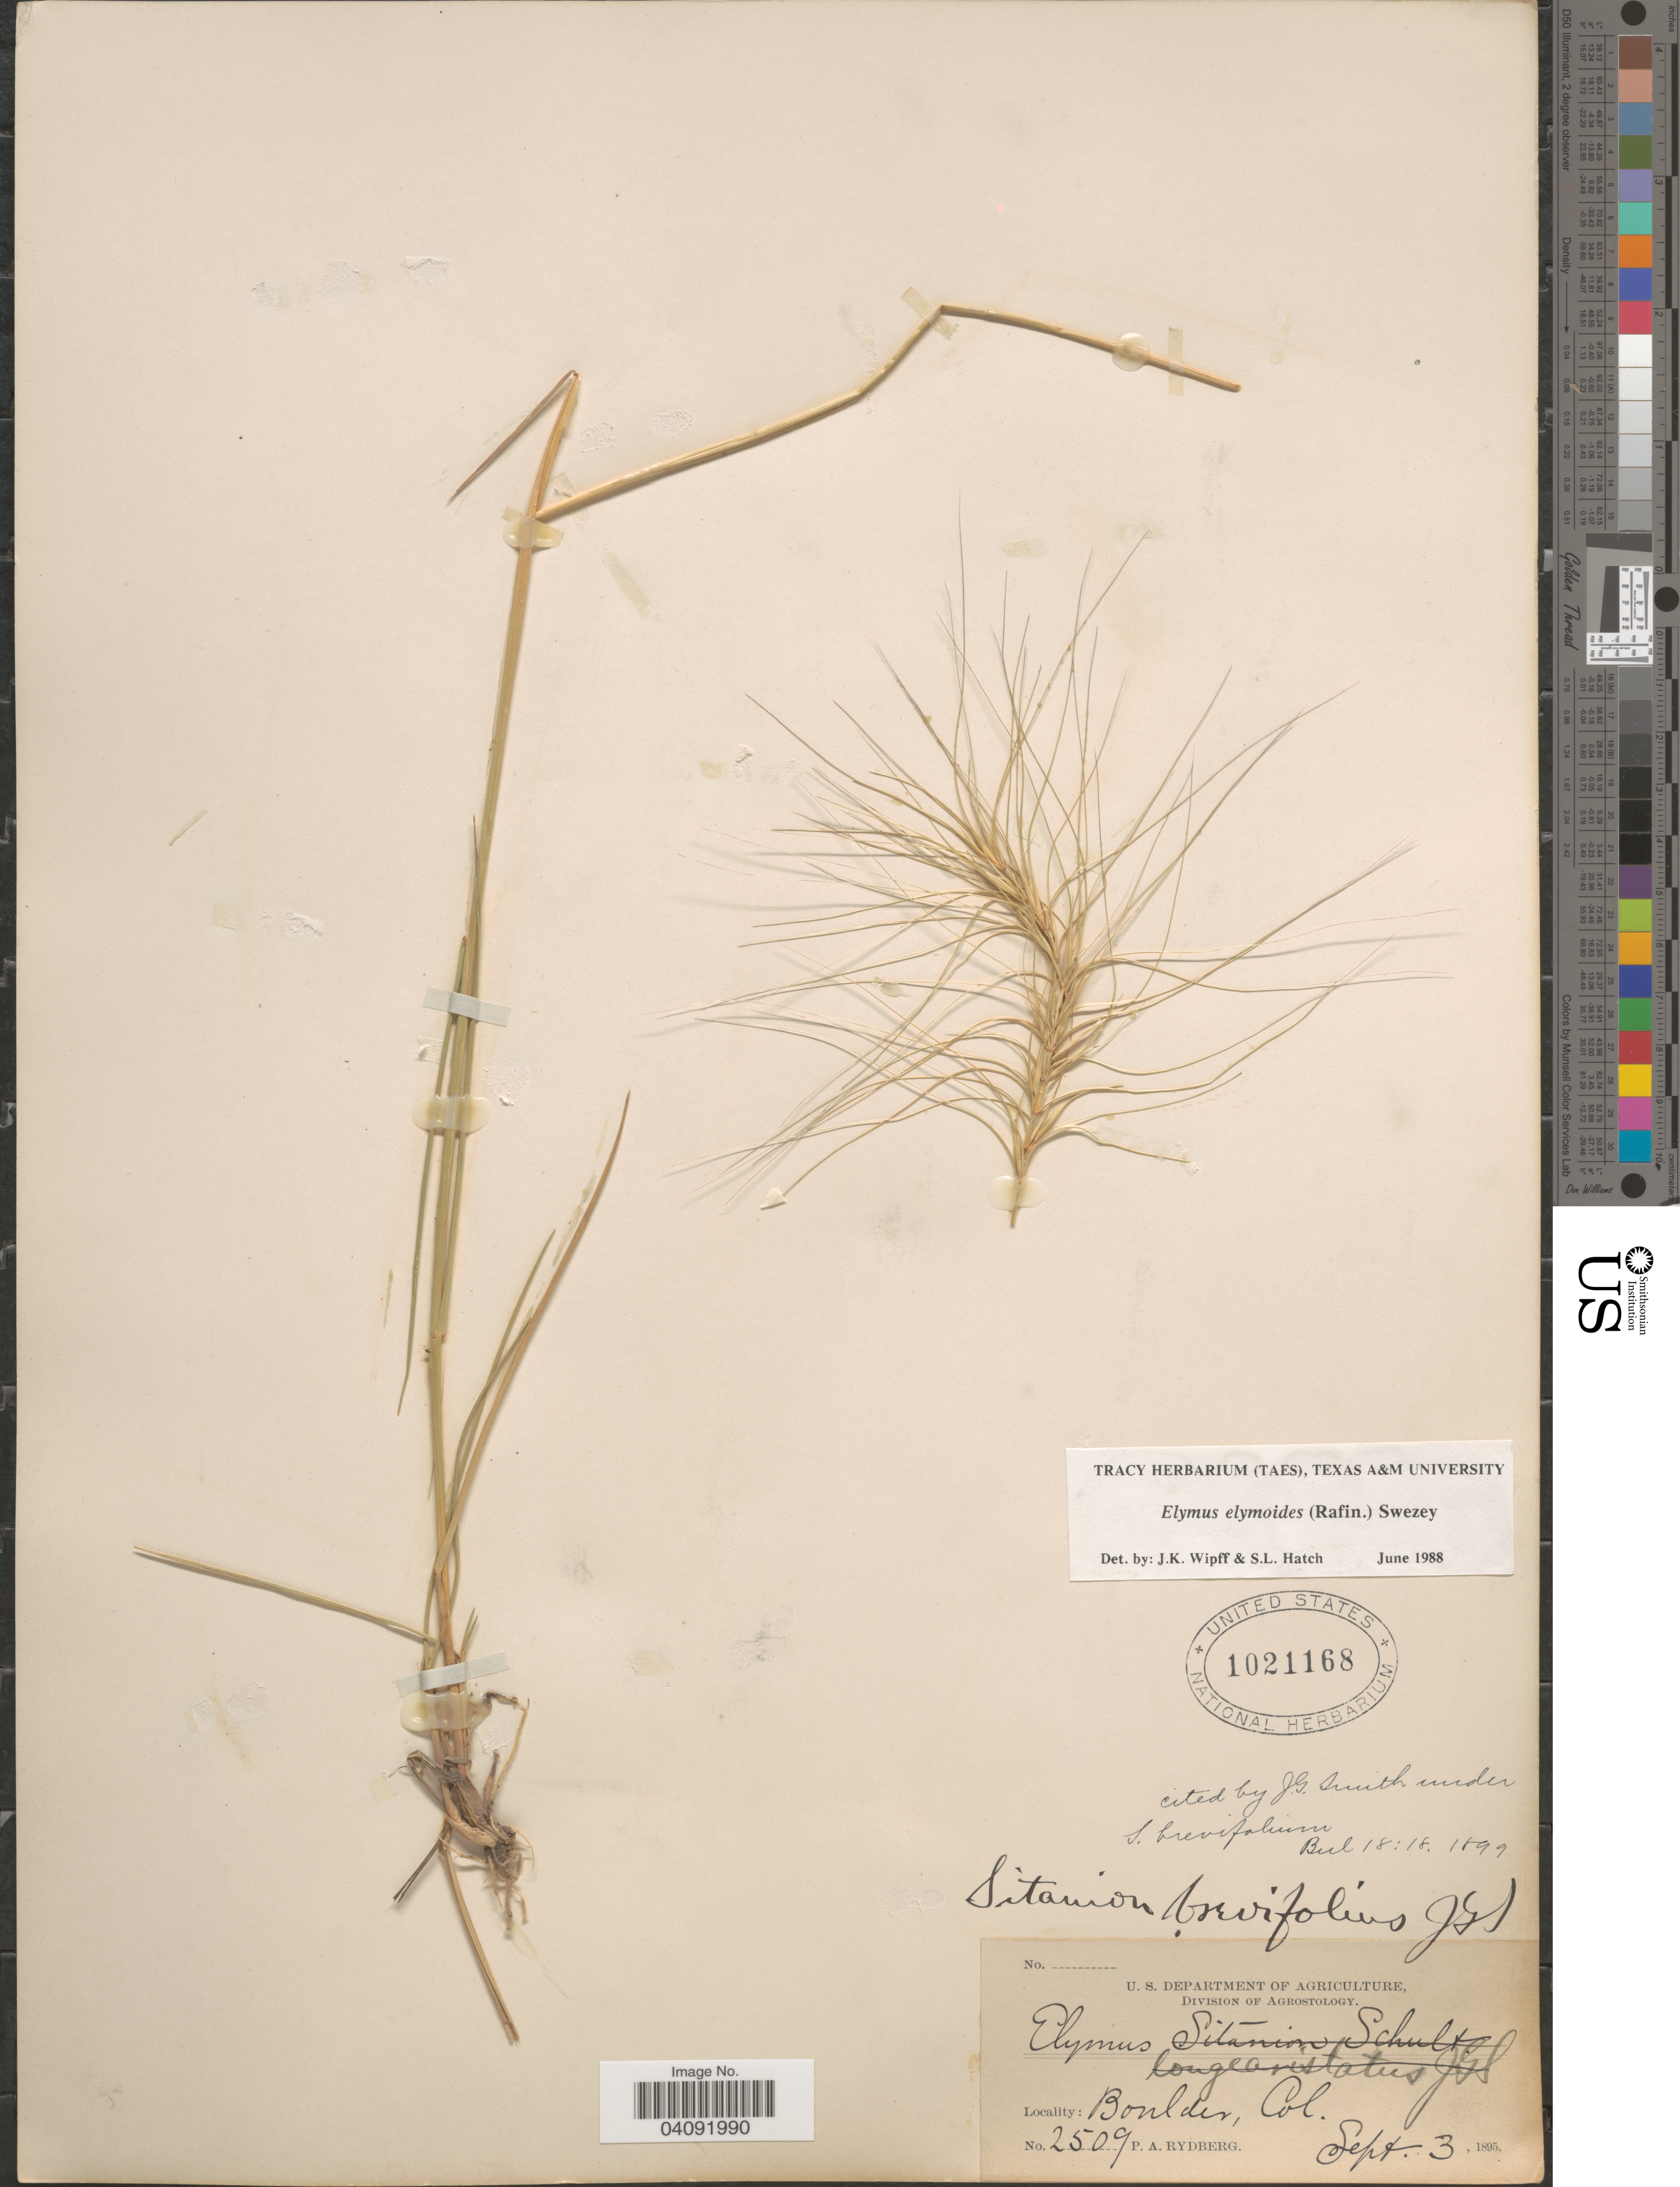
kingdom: Plantae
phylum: Tracheophyta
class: Liliopsida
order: Poales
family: Poaceae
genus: Elymus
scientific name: Elymus elymoides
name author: (Raf.) Swezey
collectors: P. A. Rydberg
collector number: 2509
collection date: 1895-09-03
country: United States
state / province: Colorado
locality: Boulder.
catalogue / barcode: US 1021168